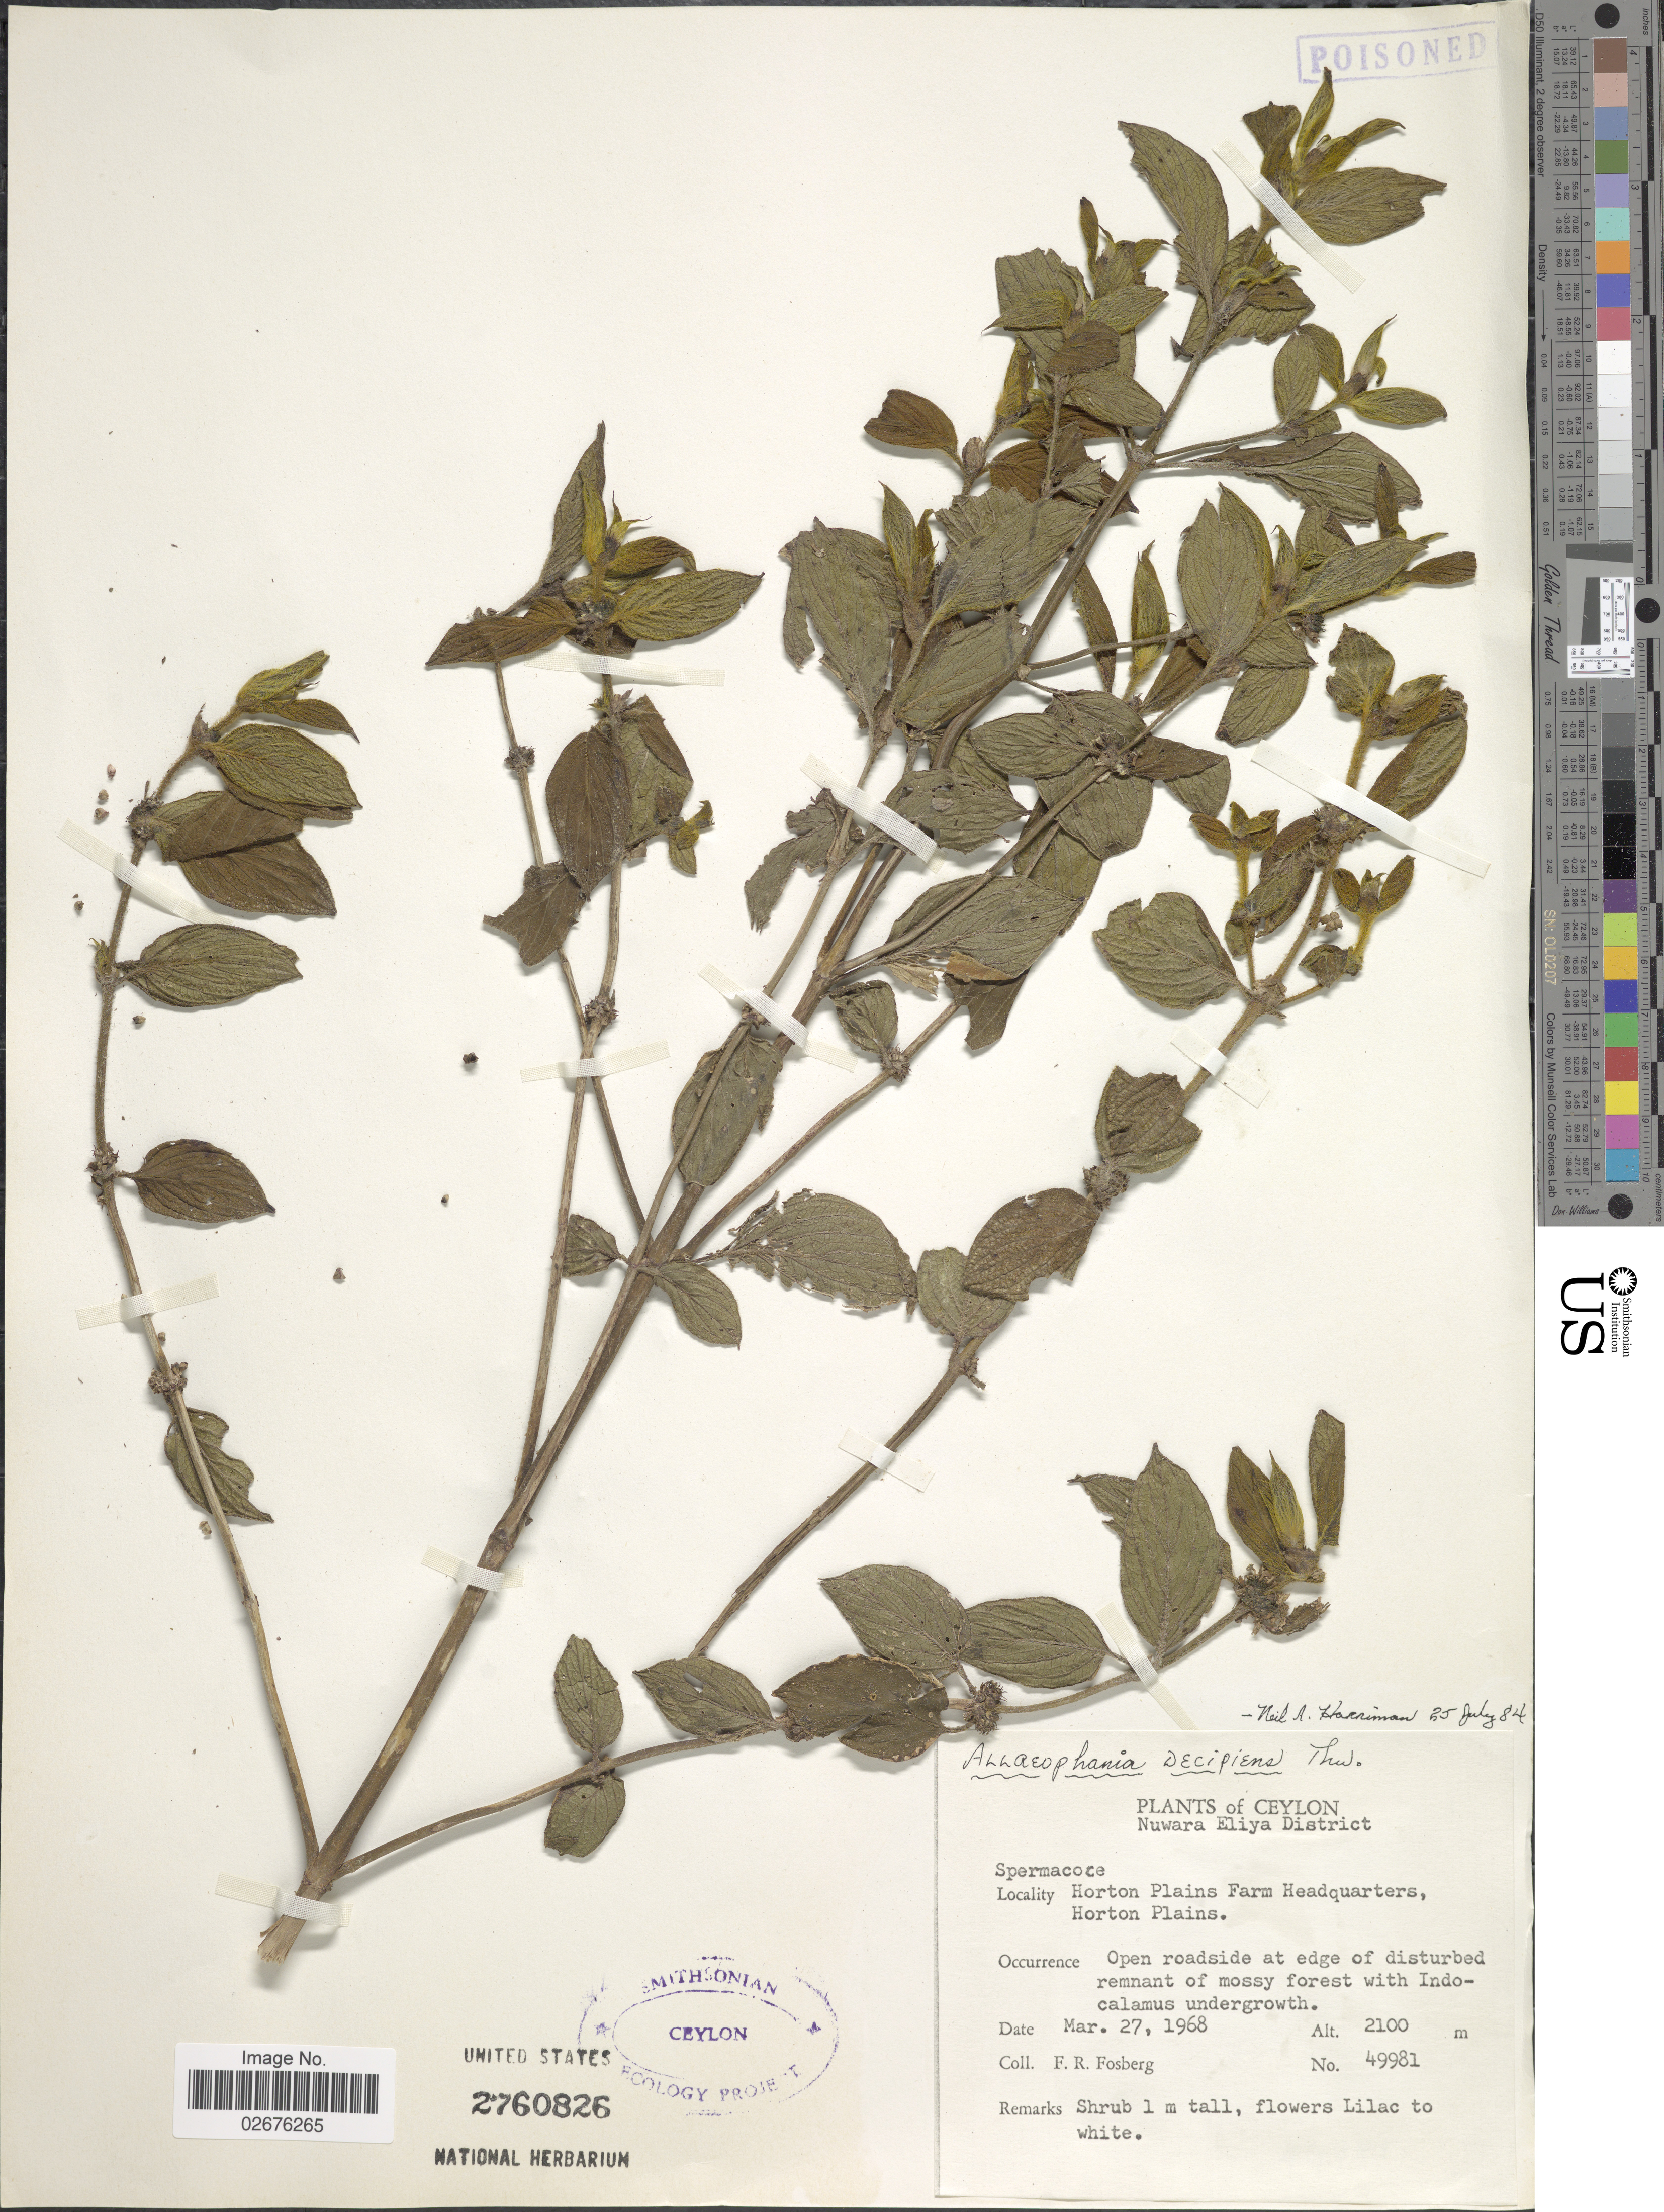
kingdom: Plantae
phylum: Tracheophyta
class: Magnoliopsida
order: Gentianales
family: Rubiaceae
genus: Allaeophania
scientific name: Allaeophania decipiens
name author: Thwaites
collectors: F. R. Fosberg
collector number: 49981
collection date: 1968-03-27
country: Sri Lanka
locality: Ceylon. Nuwara Eliya District. Horton Plains Farm Headquarters, Horton Plains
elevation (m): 2100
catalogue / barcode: US 2760826